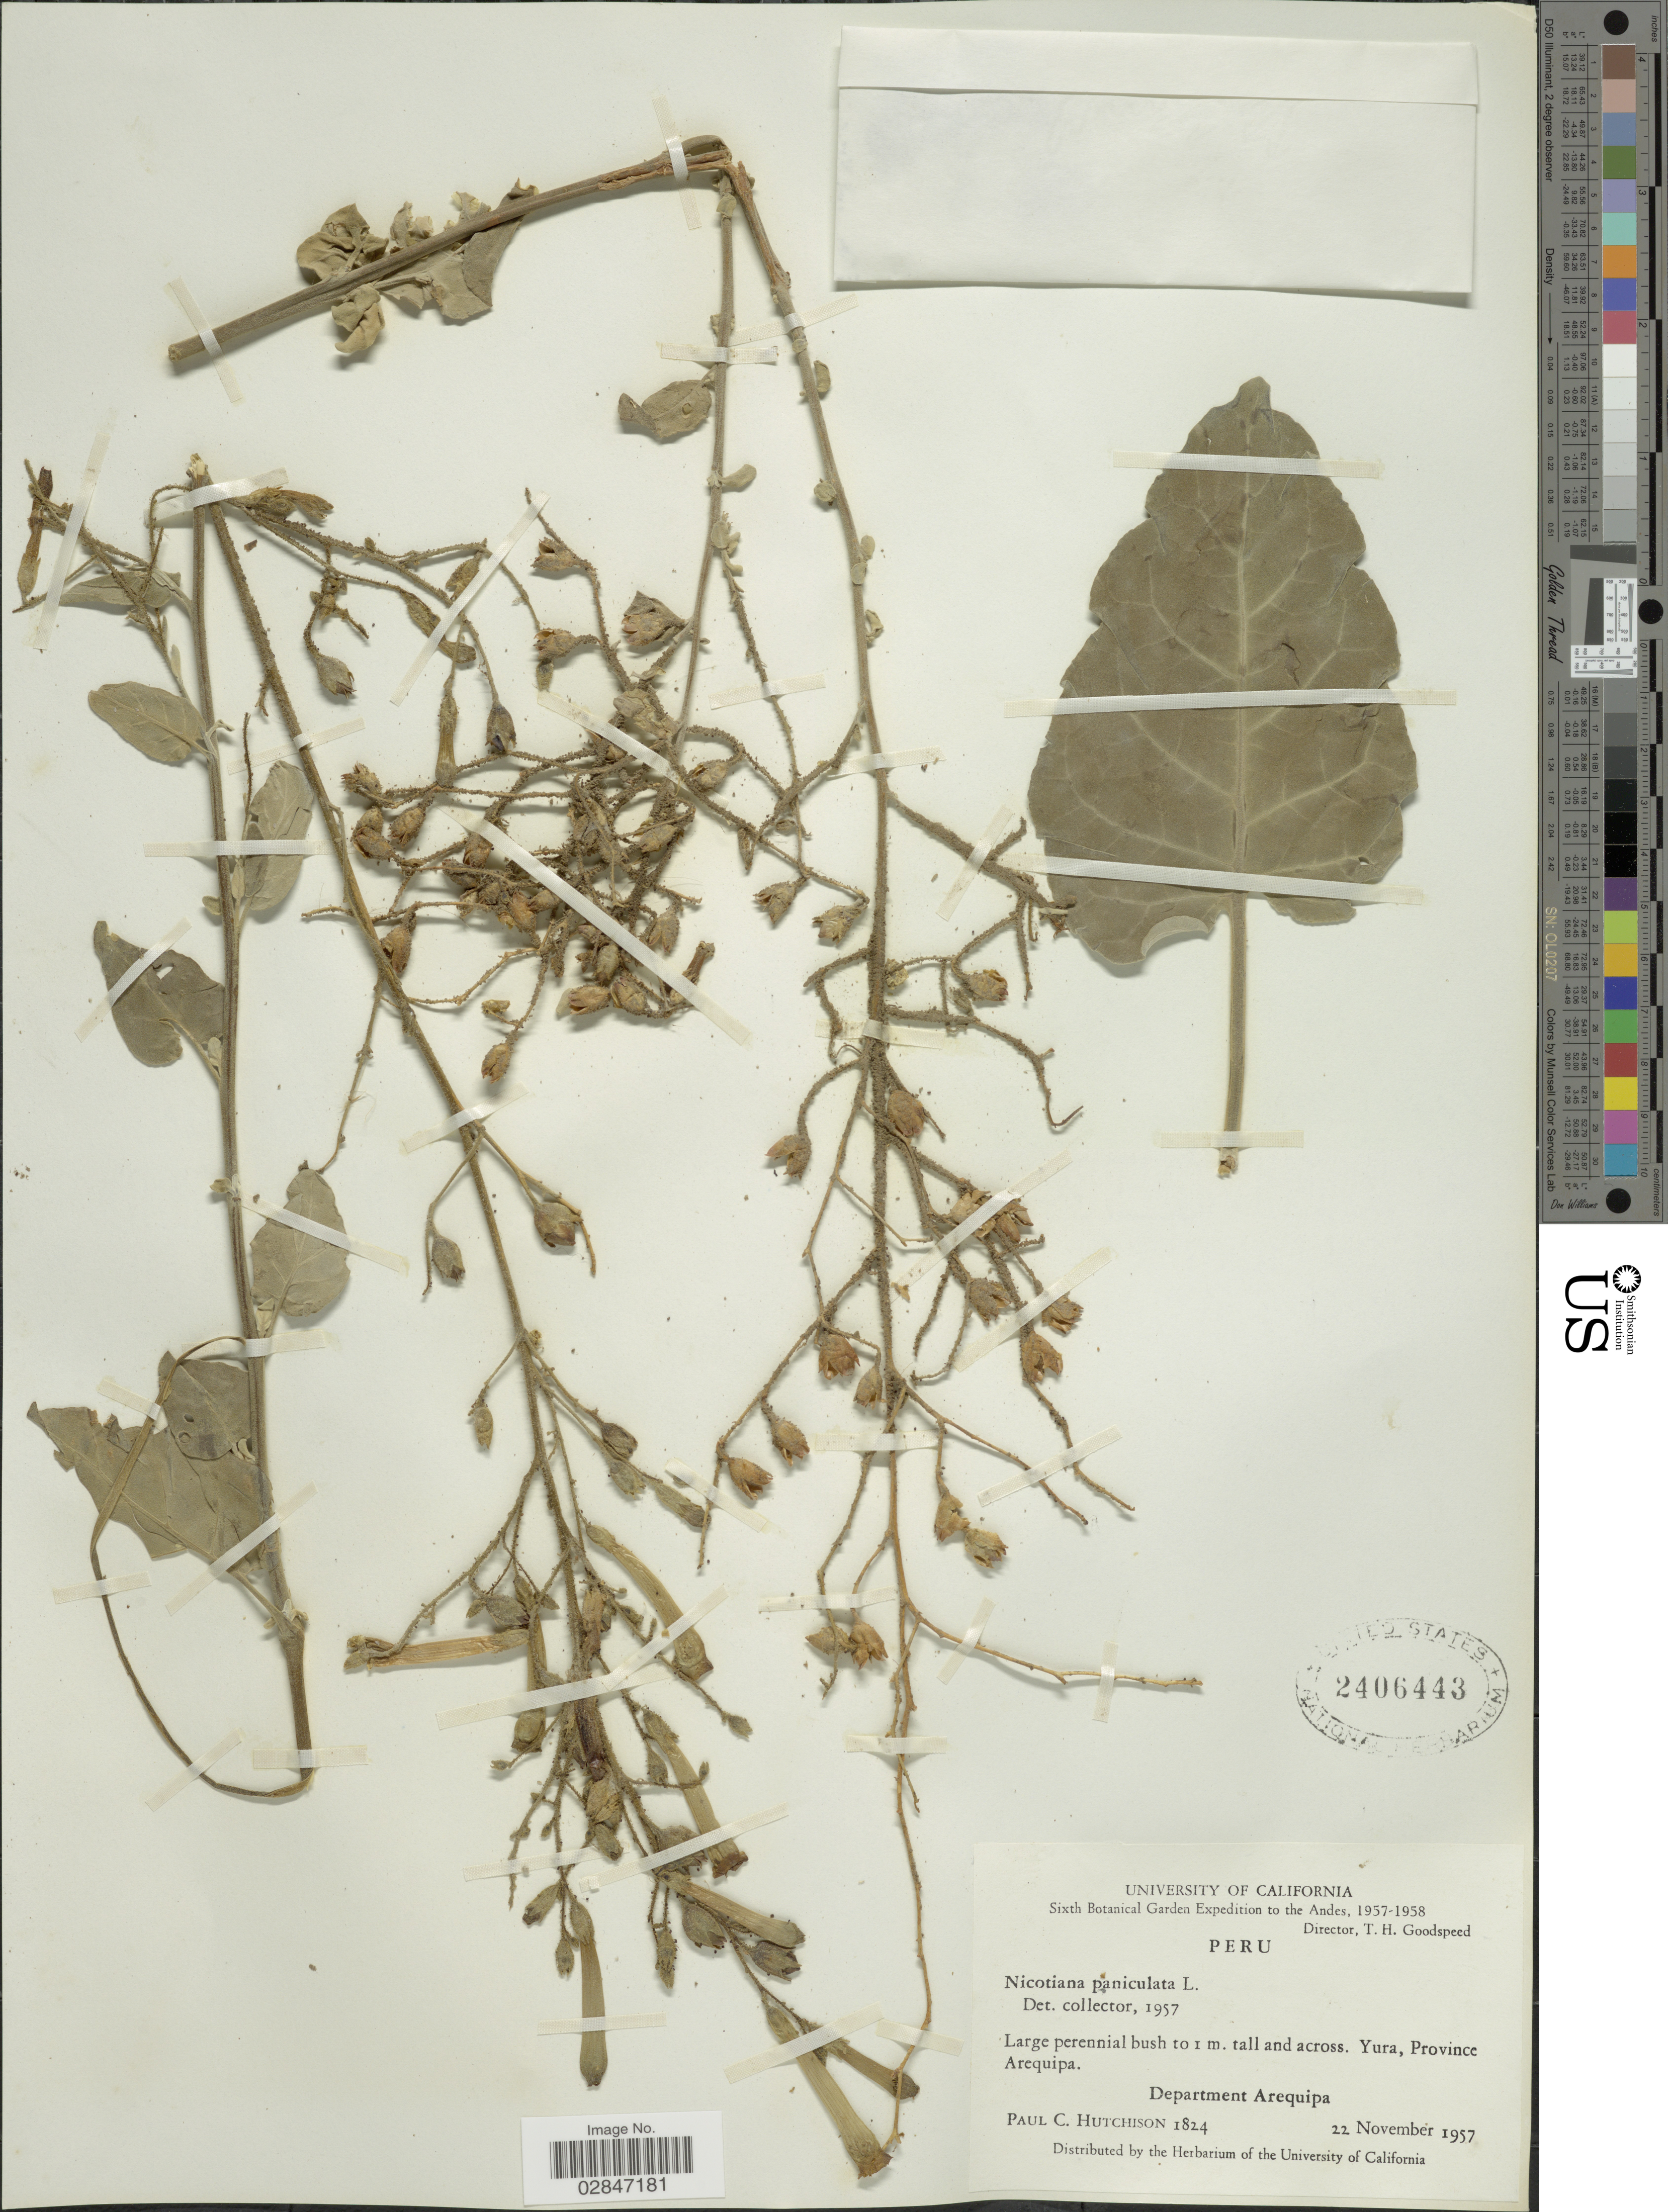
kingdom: Plantae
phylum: Tracheophyta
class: Magnoliopsida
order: Solanales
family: Solanaceae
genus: Nicotiana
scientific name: Nicotiana paniculata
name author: L.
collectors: P. C. Hutchison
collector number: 1824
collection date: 1957-11-22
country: Peru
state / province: Arequipa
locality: The Andes, Yura, Province Arequipa, Department Arequipa.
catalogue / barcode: US 2406443